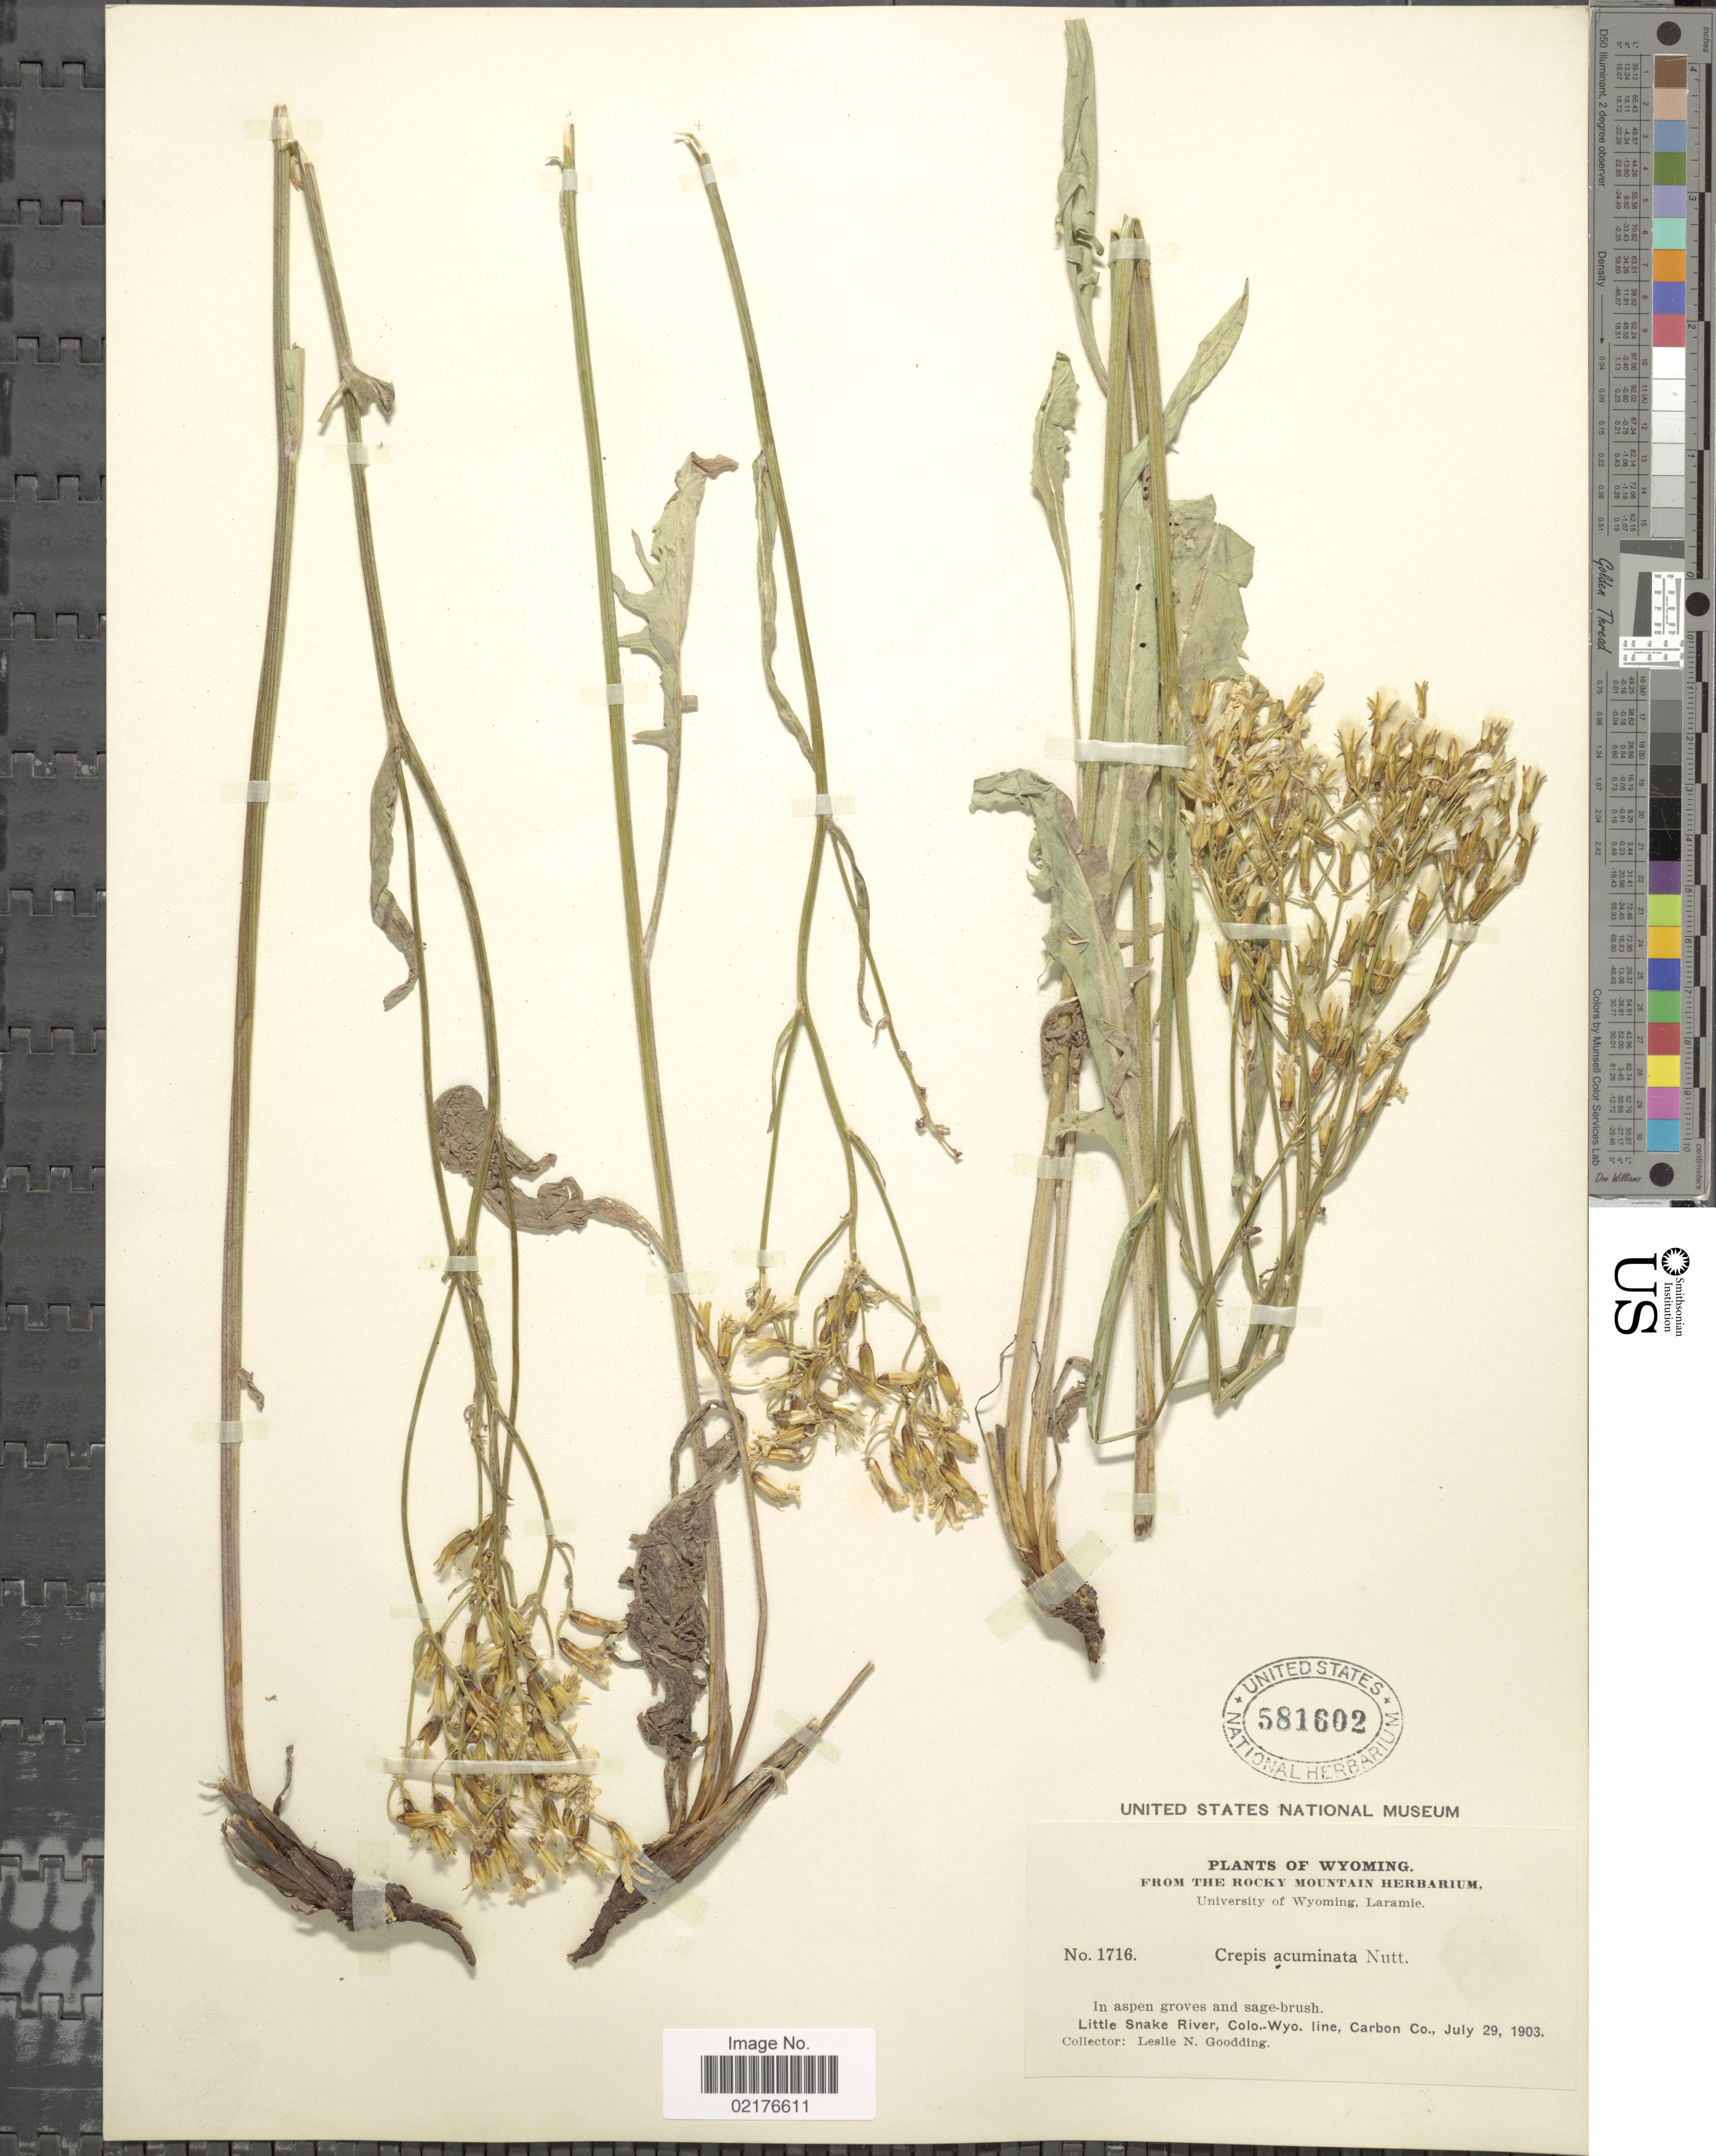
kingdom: Plantae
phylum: Tracheophyta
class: Magnoliopsida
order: Asterales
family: Asteraceae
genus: Crepis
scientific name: Crepis acuminata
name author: Nutt.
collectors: L. N. Goodding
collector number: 1716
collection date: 1903-07-29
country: United States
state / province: Wyoming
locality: Little Snake River, Colo.-Wyo. line Carbon Co.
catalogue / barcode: US 581602